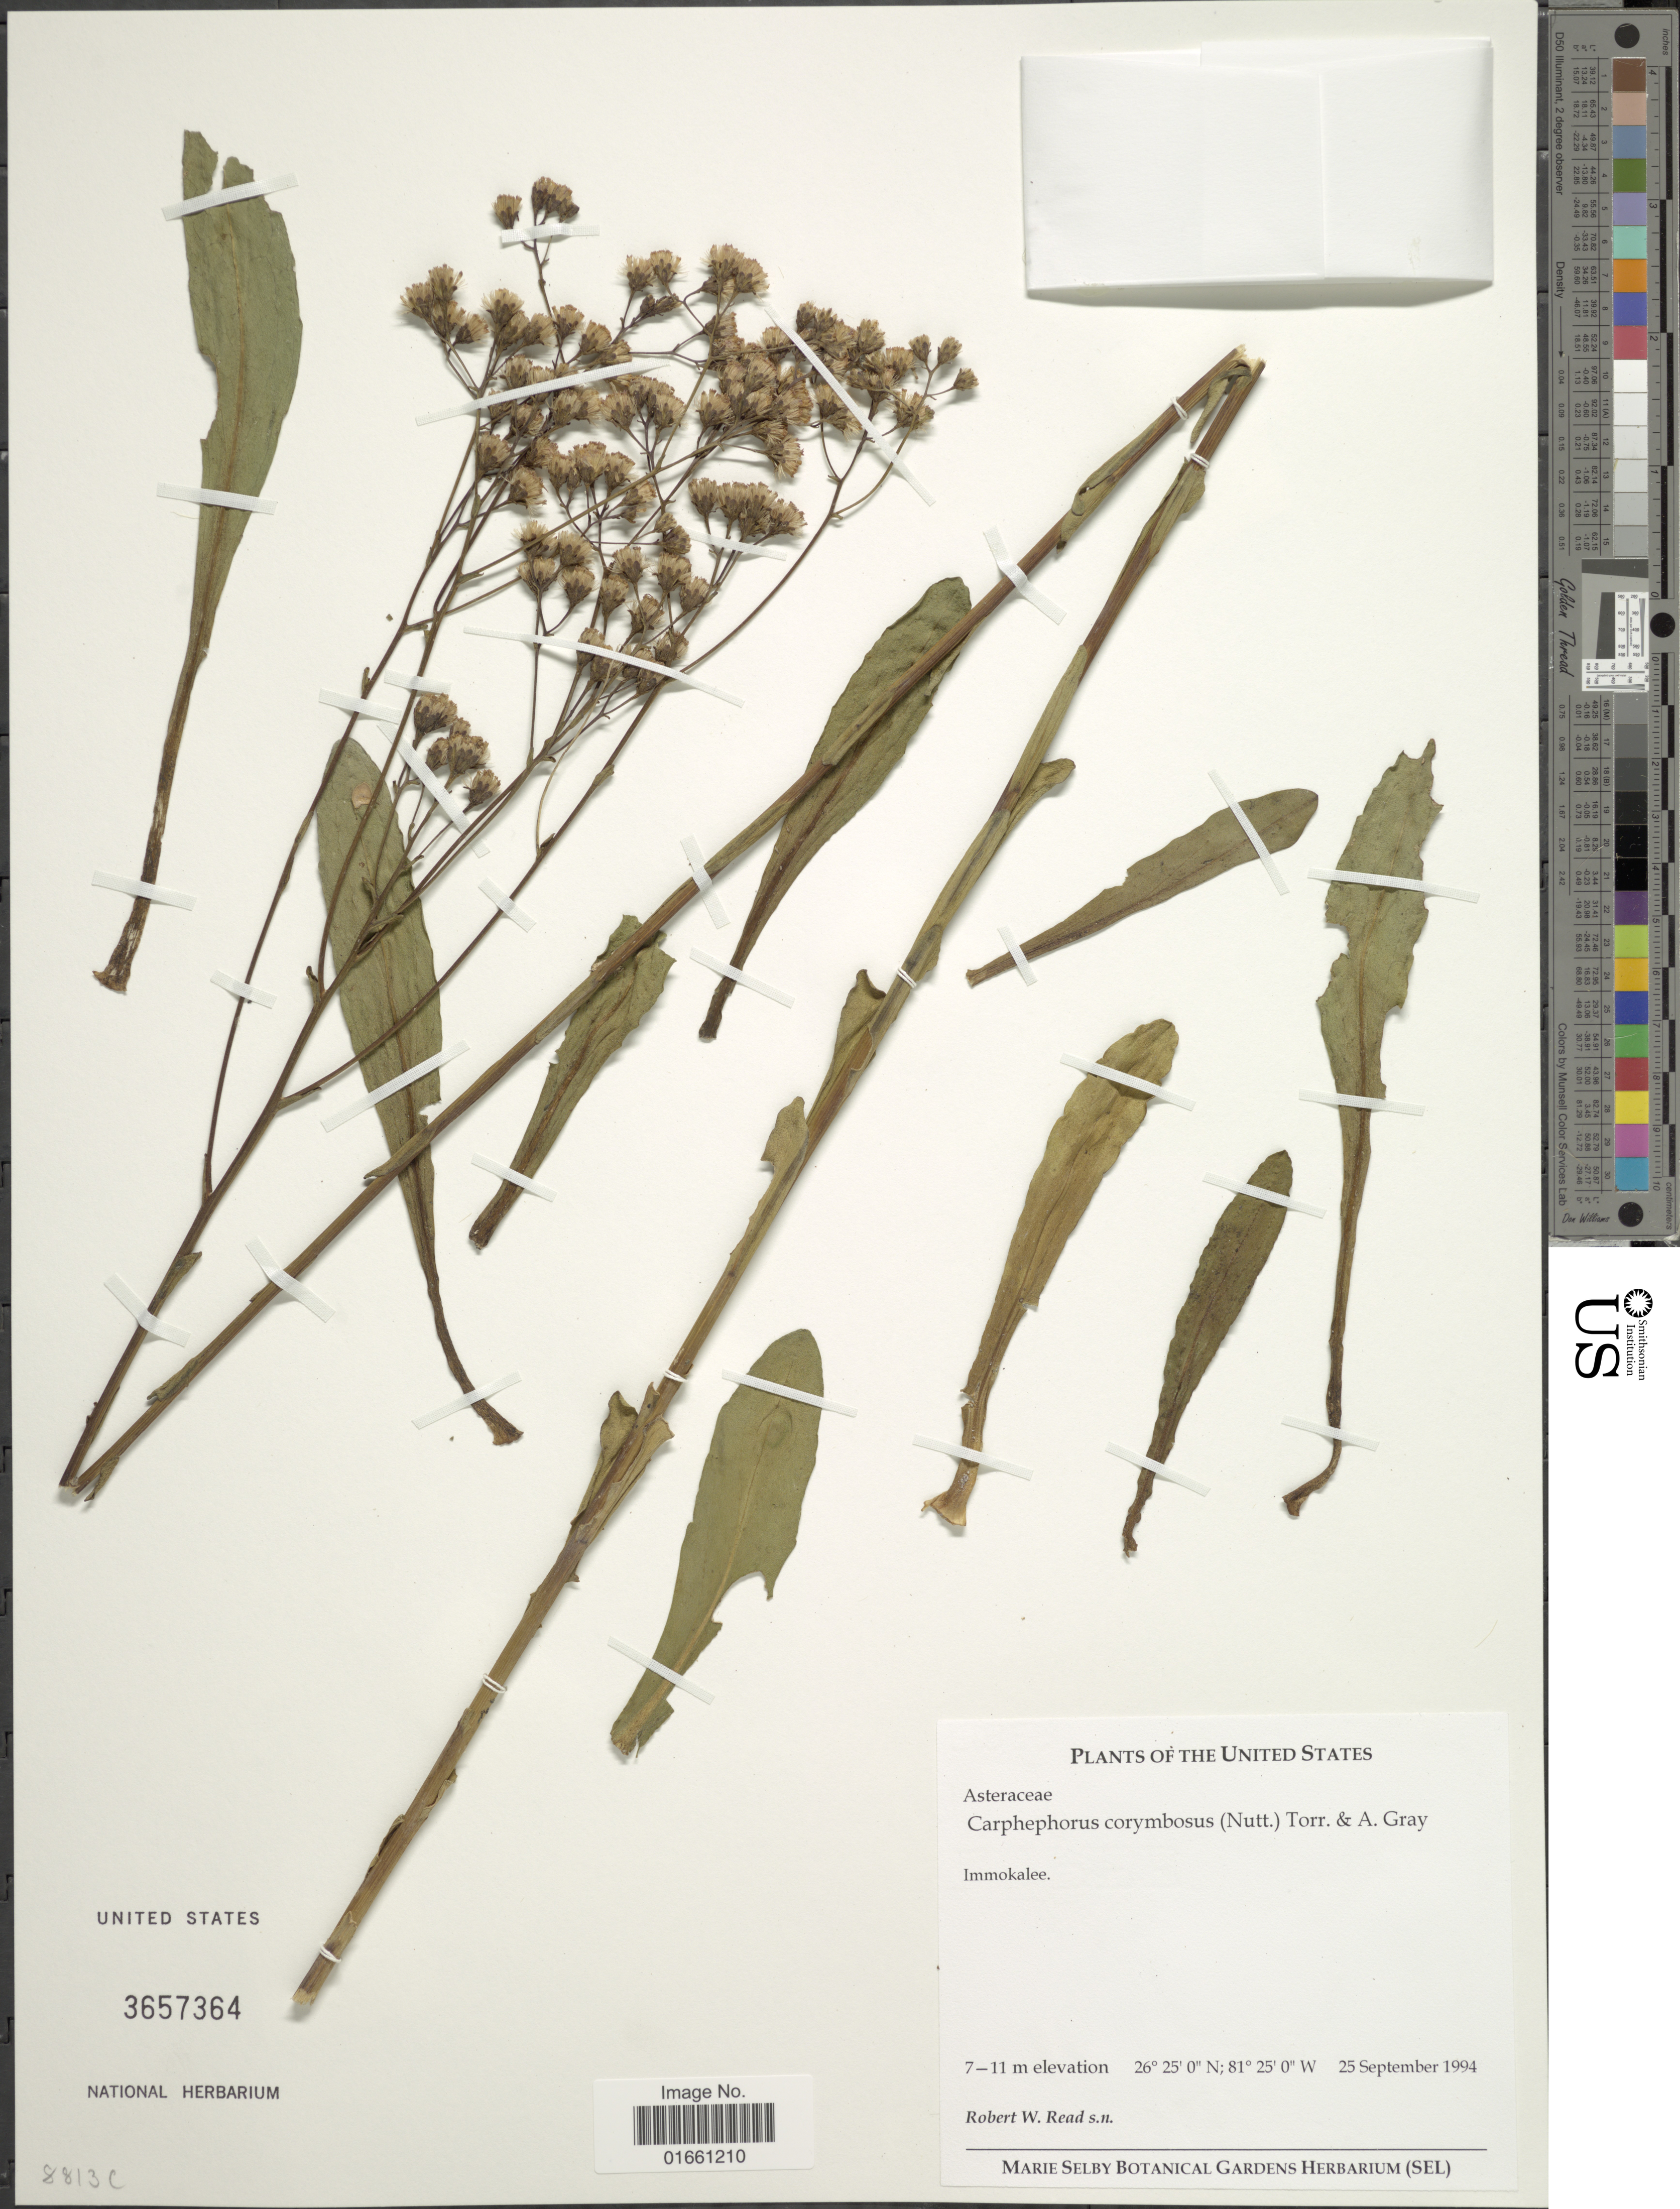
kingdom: Plantae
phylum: Tracheophyta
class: Magnoliopsida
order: Asterales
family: Asteraceae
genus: Carphephorus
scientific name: Carphephorus corymbosus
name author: (Nutt.) Torr. & A. Gray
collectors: R. W. Read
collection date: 1994-09-25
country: United States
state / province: Florida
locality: The United States, Immokalee.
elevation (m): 7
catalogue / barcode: US 3657364